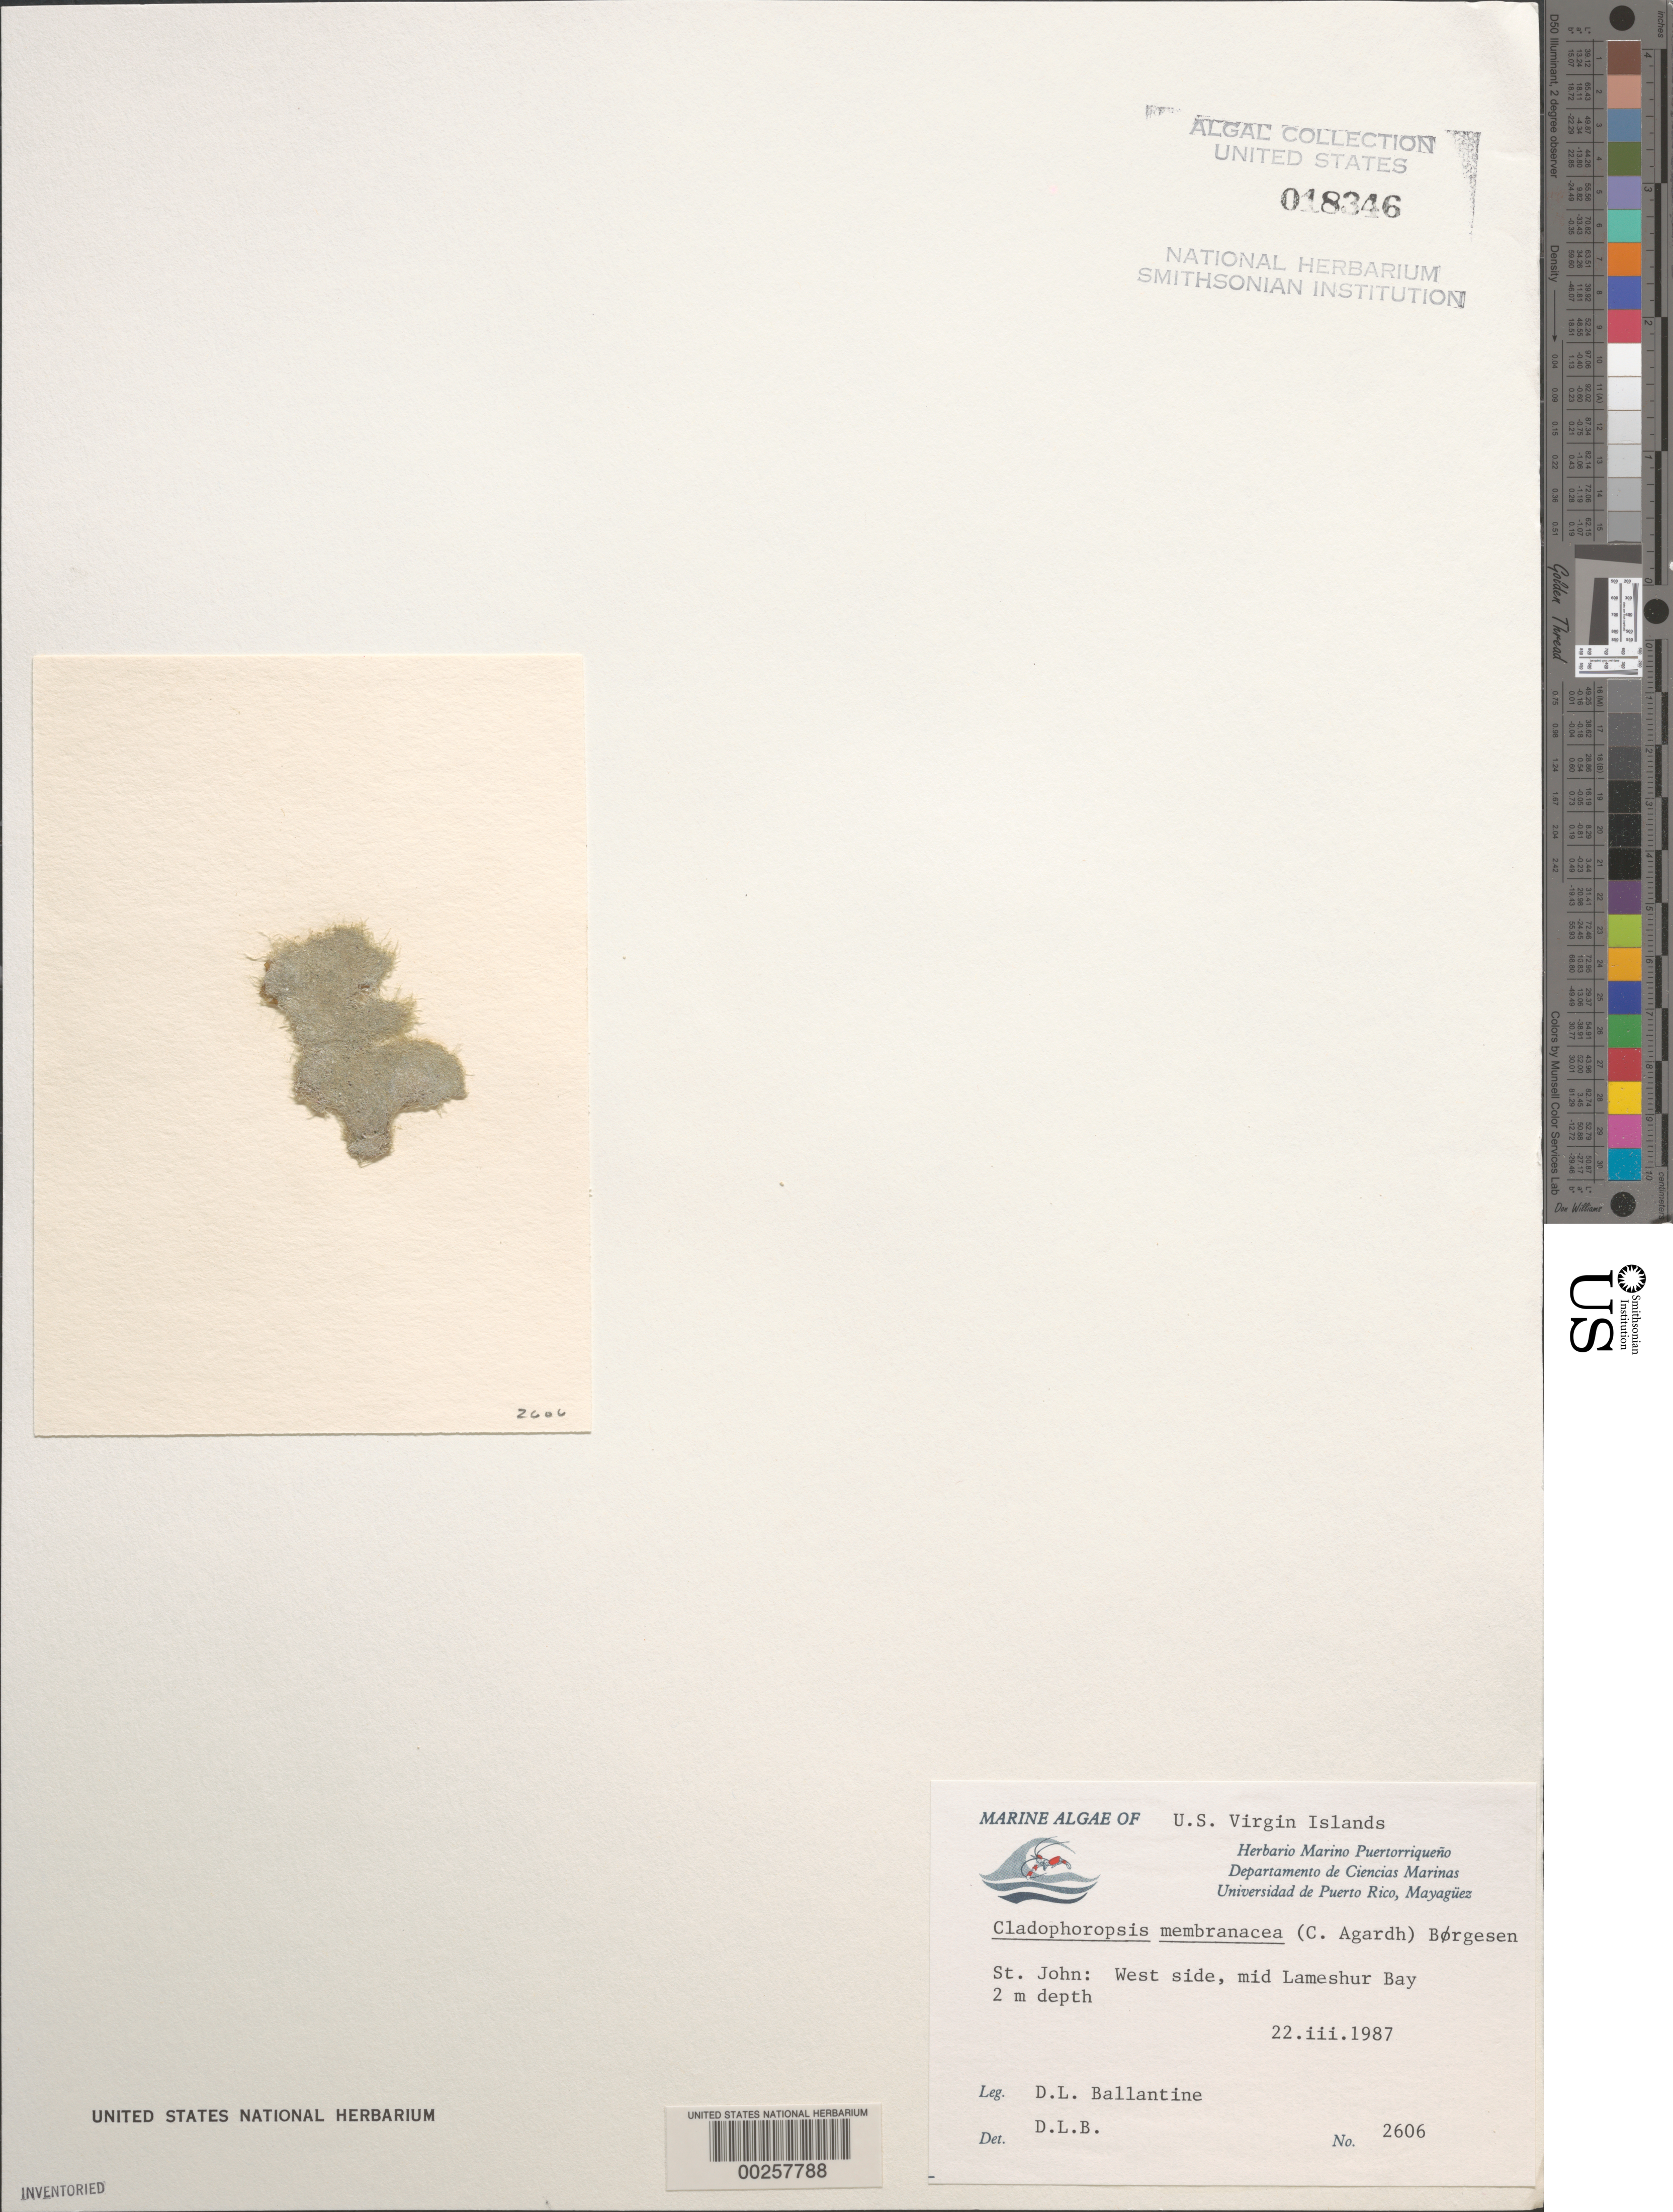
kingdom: Plantae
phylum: Chlorophyta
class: Ulvophyceae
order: Siphonocladales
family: Boodleaceae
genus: Cladophoropsis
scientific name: Cladophoropsis membranacea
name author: (Hofman-Bang) Børgesen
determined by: Ballantine, D. L.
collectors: D.L. Ballantine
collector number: DLB 2606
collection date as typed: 22 Mar 1987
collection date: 1987-03-22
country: U.S. Virgin Islands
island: St. John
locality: Lameshur Bay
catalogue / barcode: US 18346